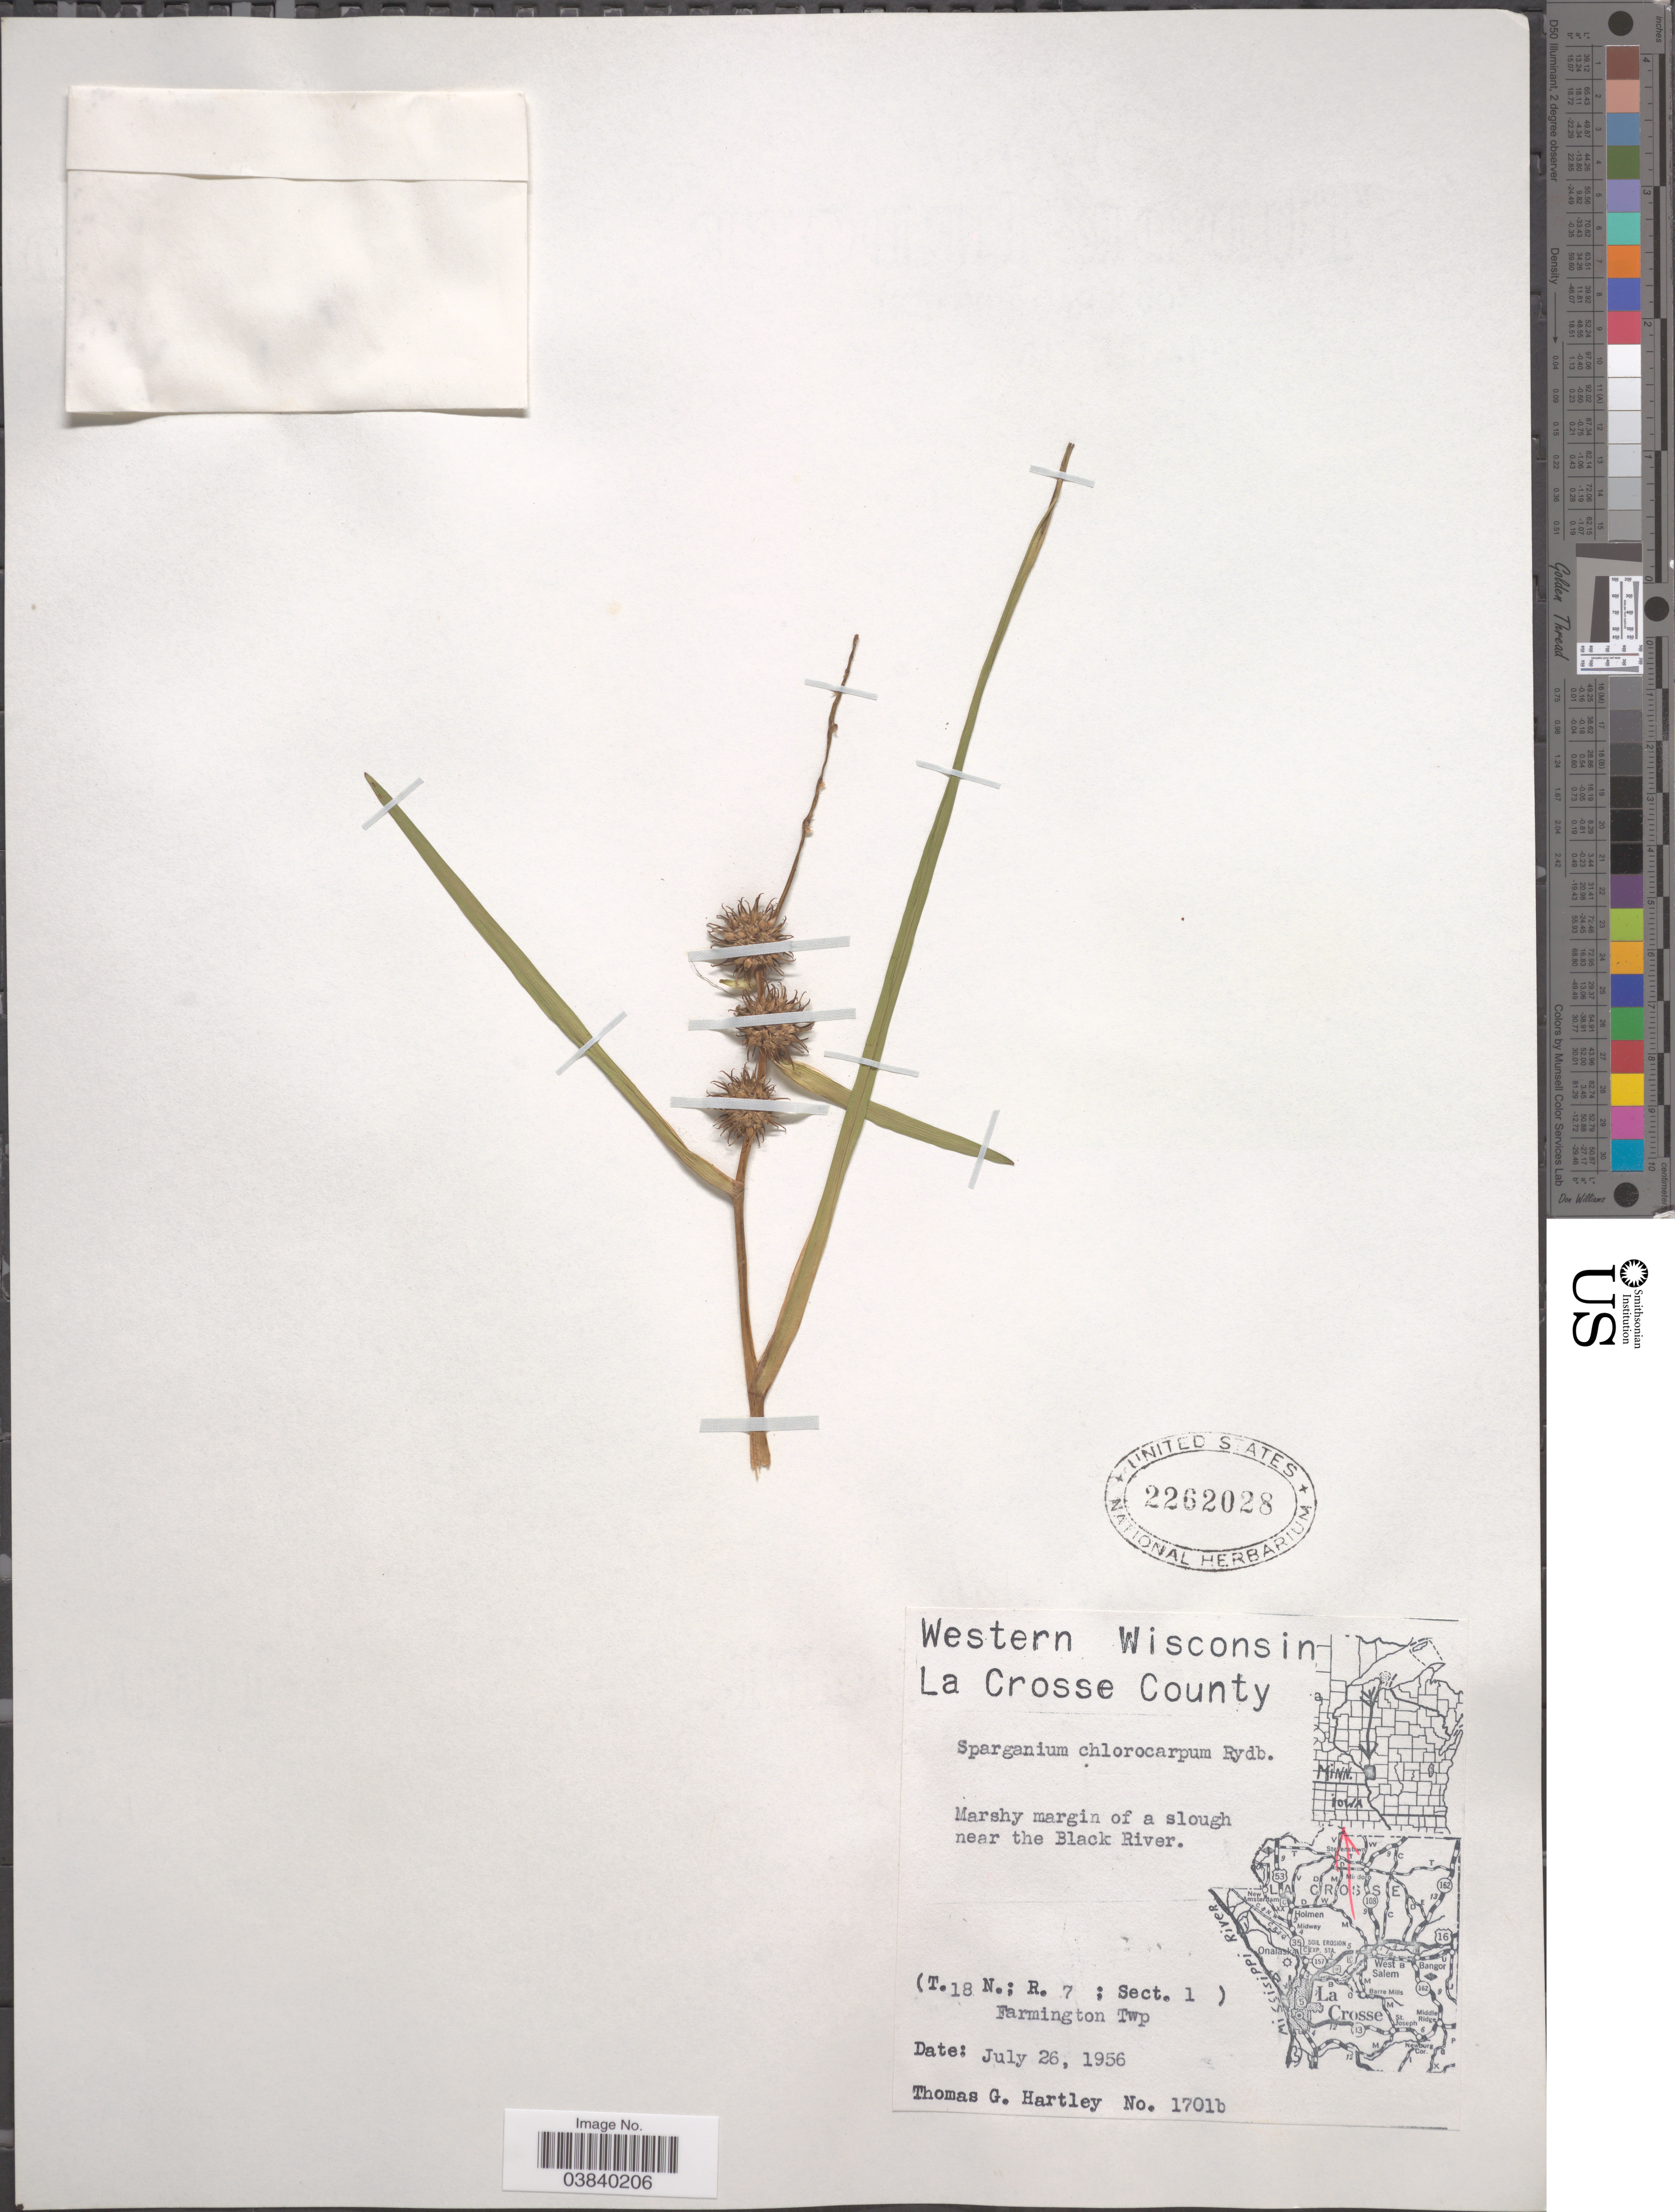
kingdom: Plantae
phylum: Tracheophyta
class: Liliopsida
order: Poales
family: Typhaceae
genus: Sparganium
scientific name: Sparganium chlorocarpum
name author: Rydb.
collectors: T. G. Hartley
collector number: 1701b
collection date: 1956-07-26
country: United States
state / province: Wisconsin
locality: Western Wisconsin. La Crosse County. Marshy margin of a slough near the Black River. (T. 18 N.; R. 7; Sect 1.) Farmington Twp.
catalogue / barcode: US 2262028